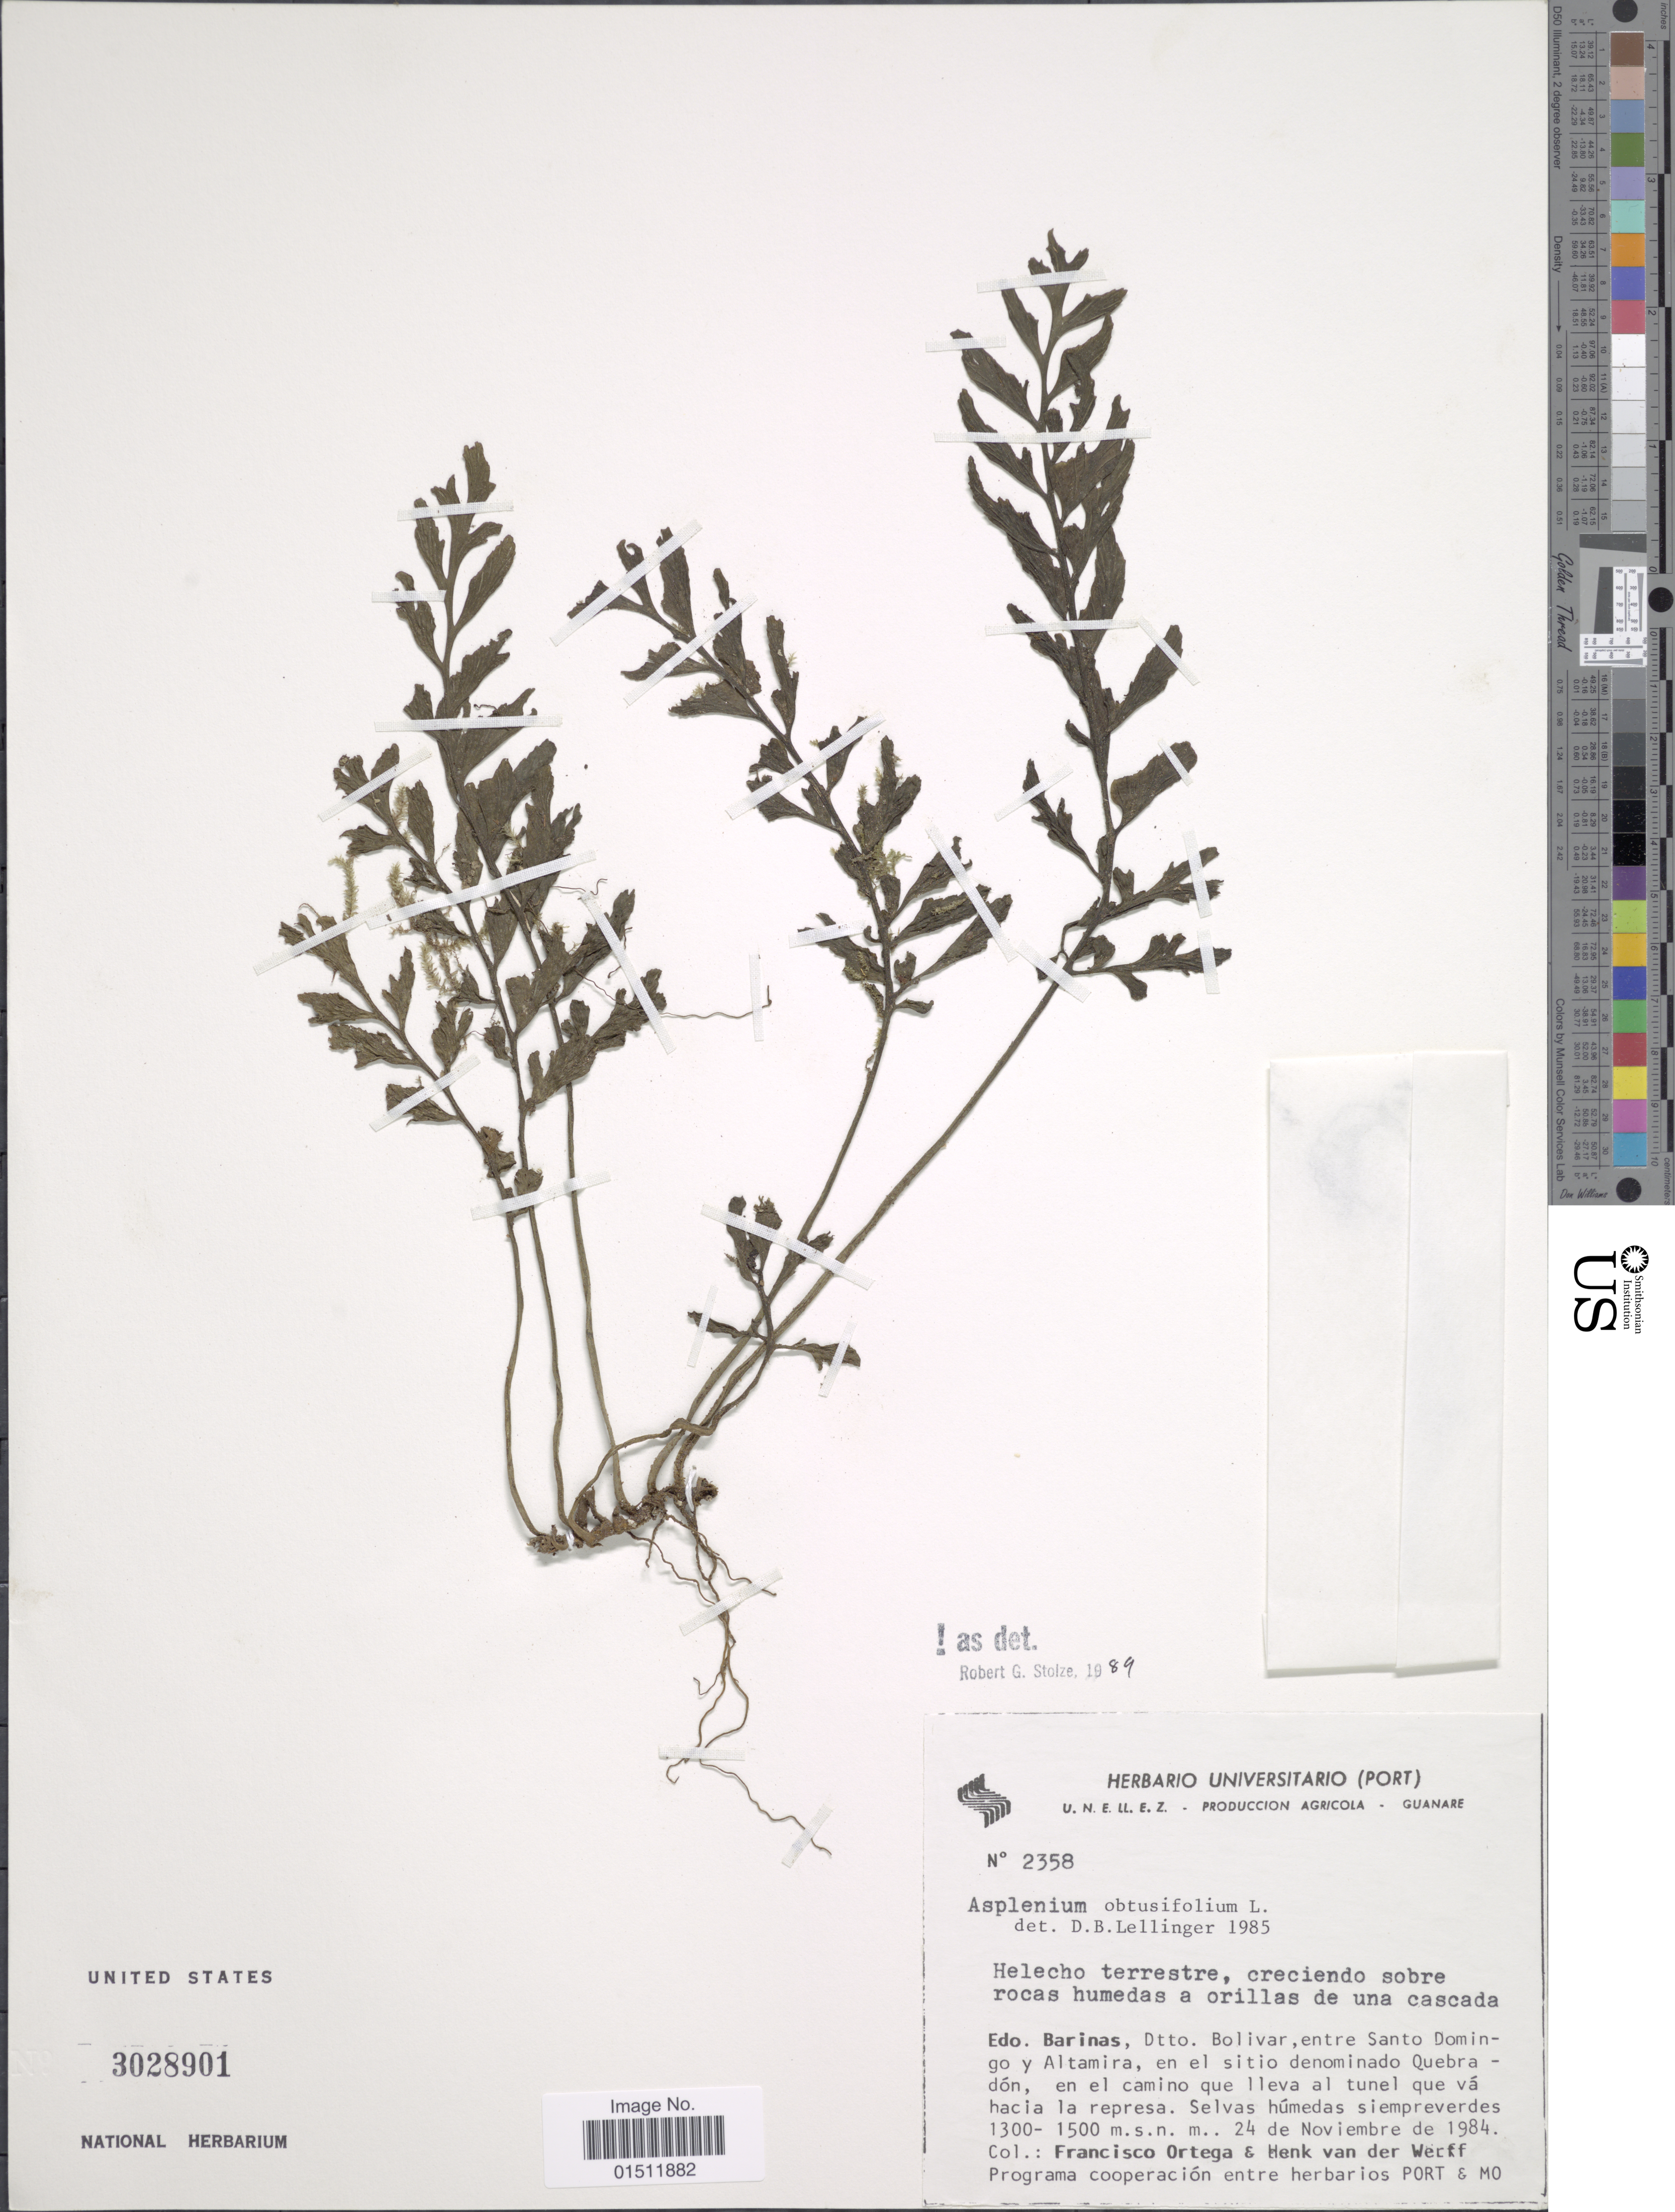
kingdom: Plantae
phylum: Tracheophyta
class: Polypodiopsida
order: Polypodiales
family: Aspleniaceae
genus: Asplenium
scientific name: Asplenium obtusifolium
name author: L.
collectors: F. J. Ortega & H. van der Werff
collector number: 2358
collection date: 1984-11-24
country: Venezuela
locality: Edo. Barinas, Dtto. Bolivar , entre Santo Domingo y Altamira, en el Sitio denominada Qebradon.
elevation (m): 1300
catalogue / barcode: US 3028901